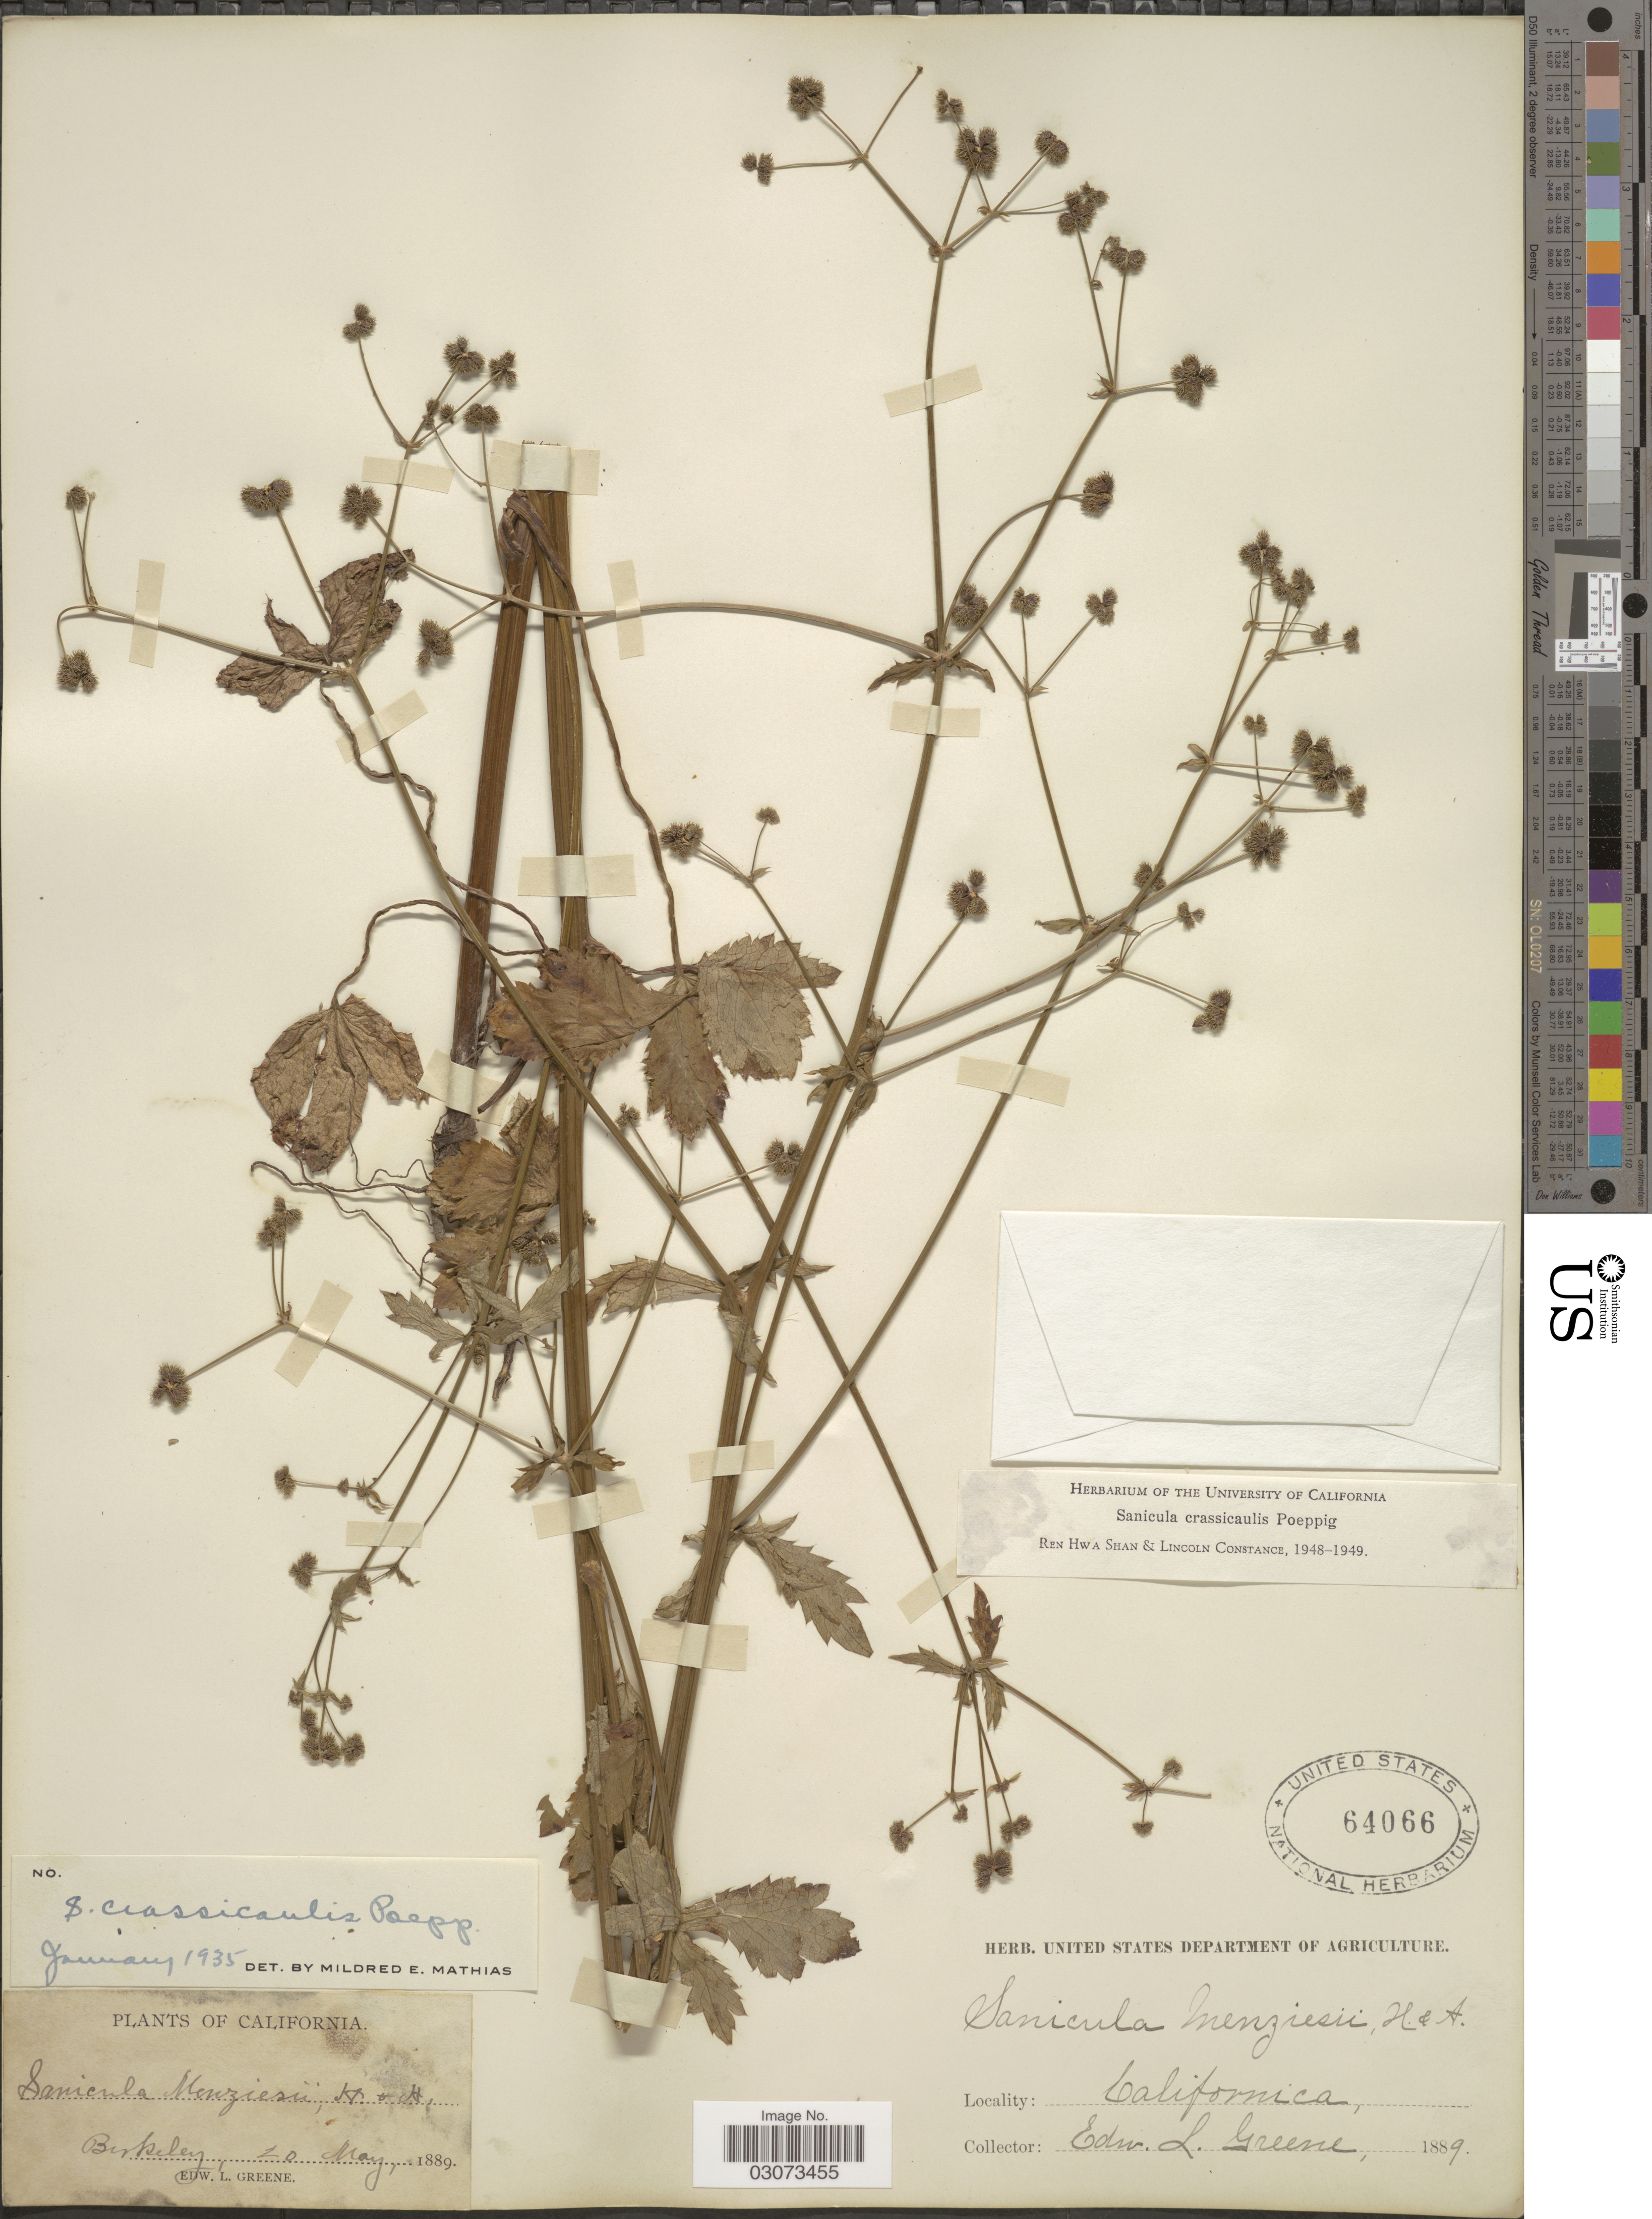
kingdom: Plantae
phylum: Tracheophyta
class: Magnoliopsida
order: Apiales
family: Apiaceae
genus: Sanicula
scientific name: Sanicula crassicaulis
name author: Poepp. ex DC.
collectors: E. L. Greene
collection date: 1889-05-20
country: United States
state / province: California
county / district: Alameda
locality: Berkeley.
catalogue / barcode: US 64066